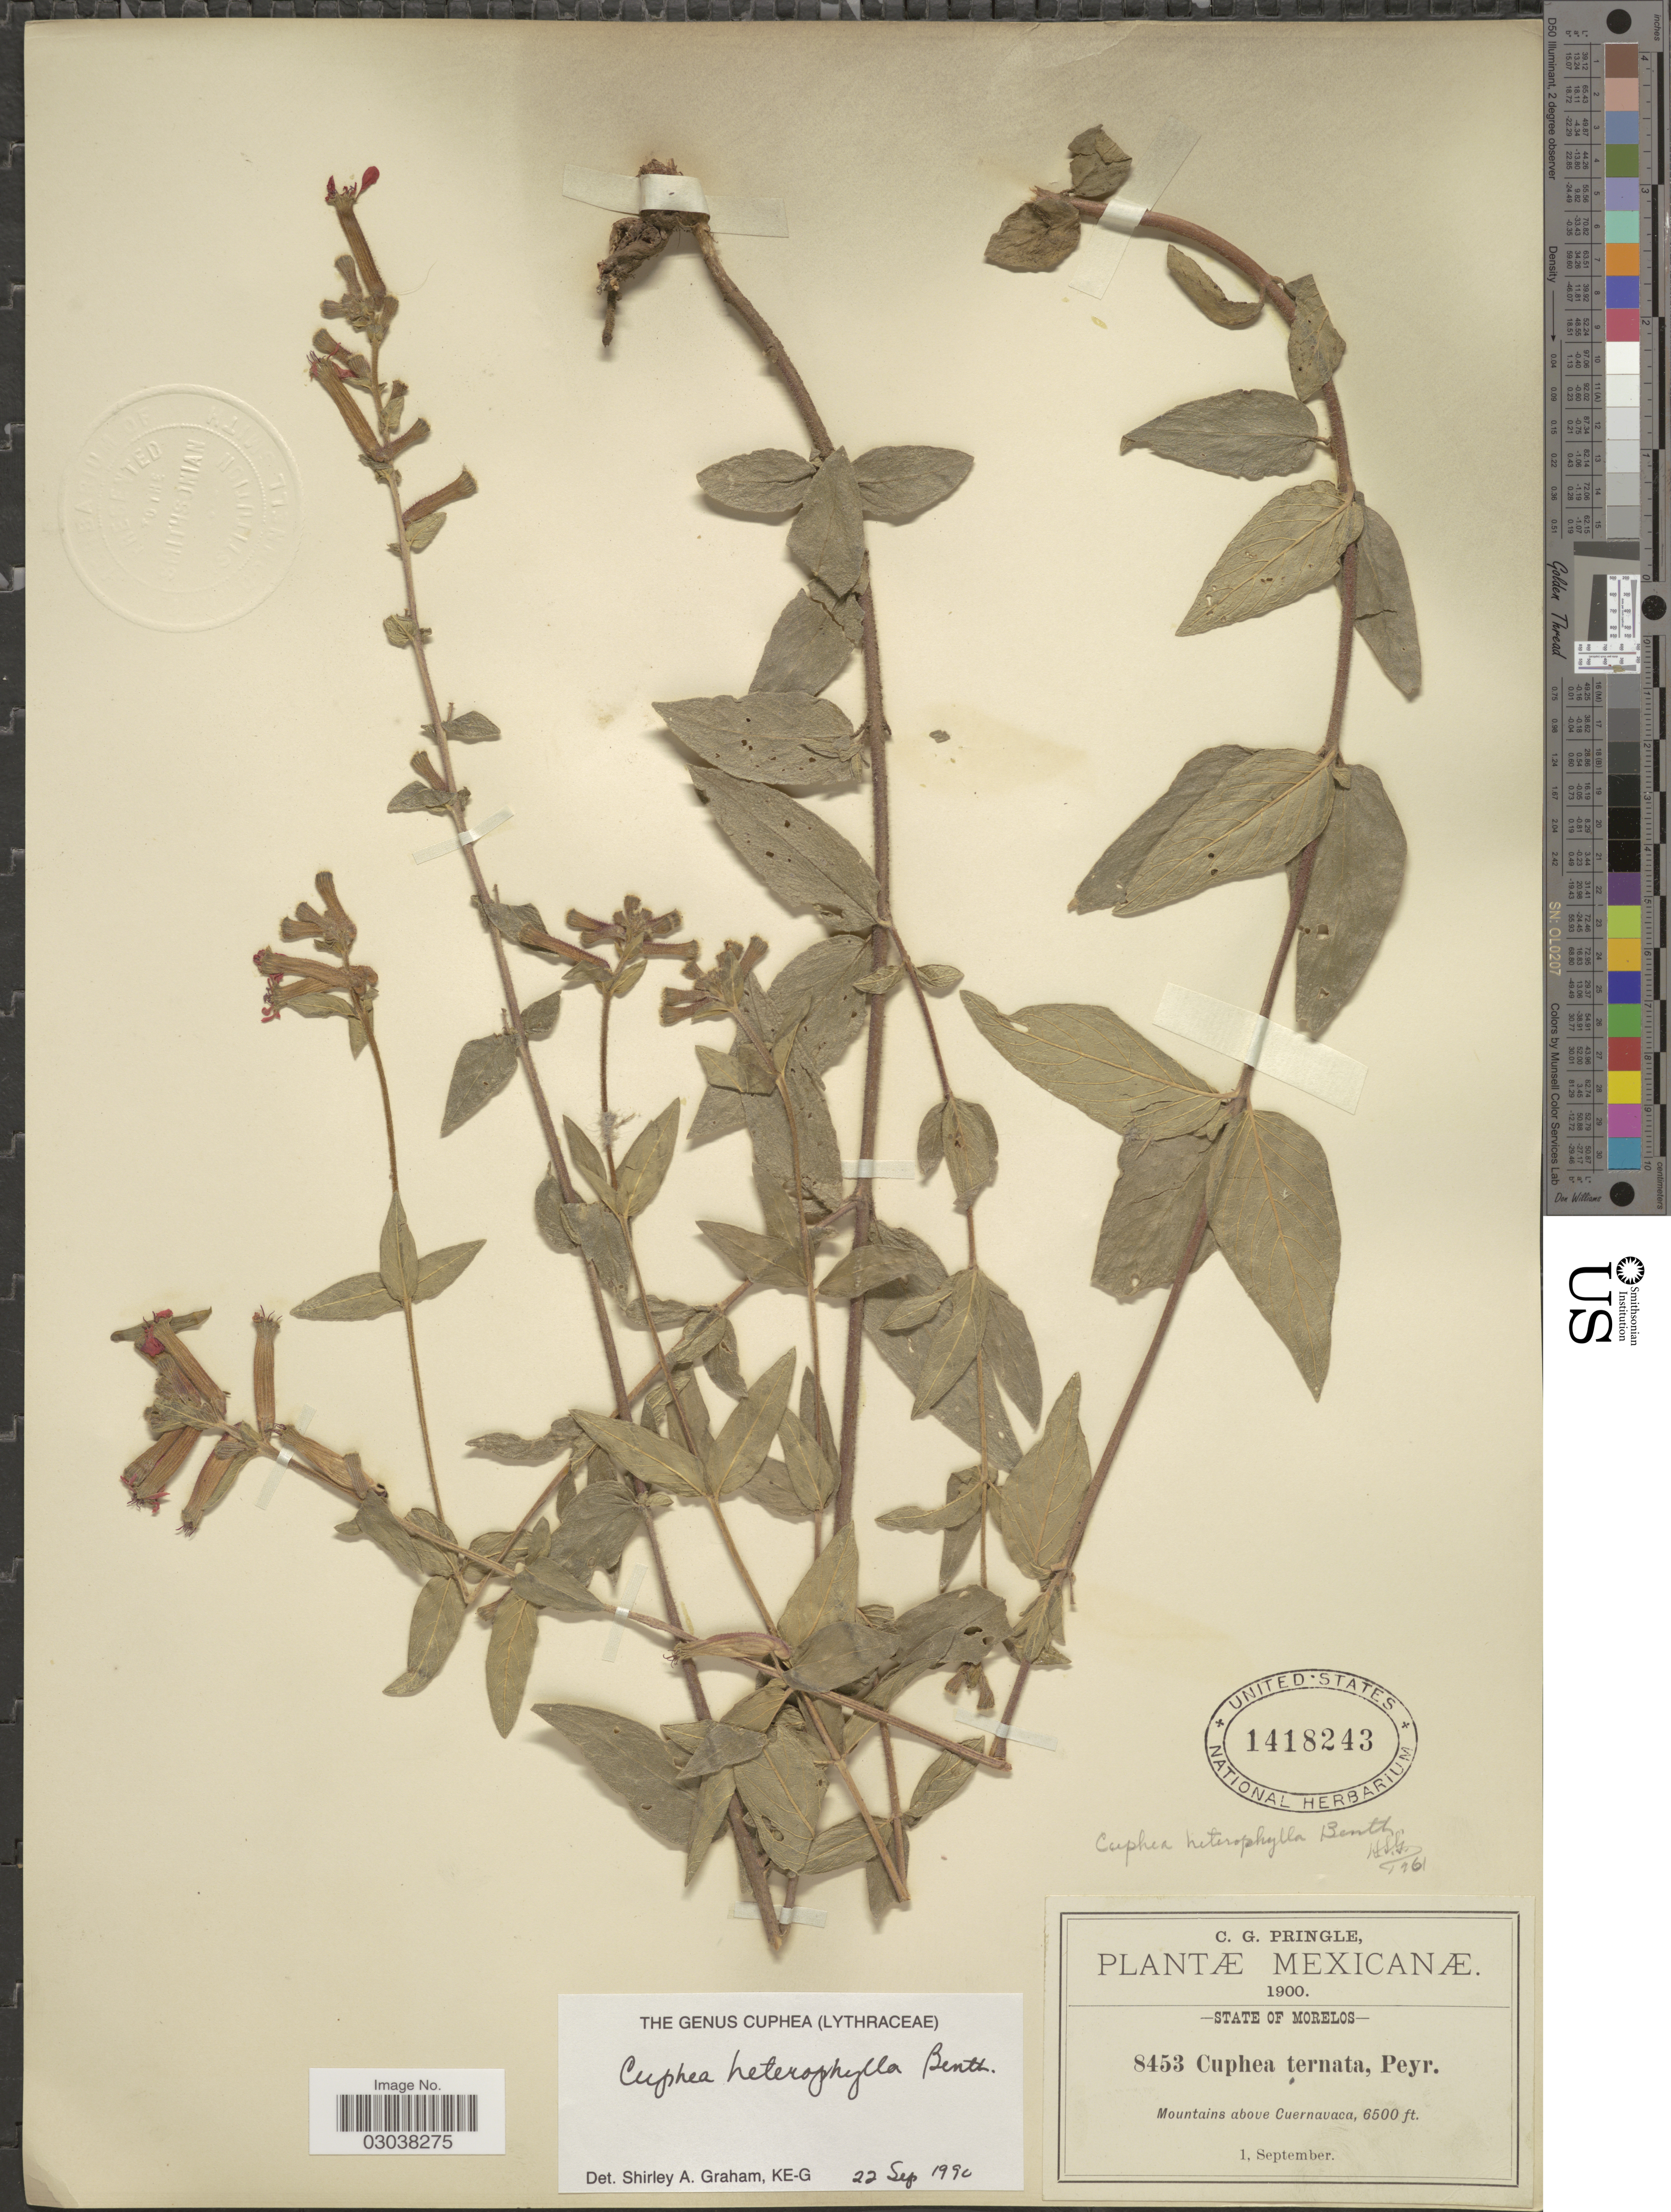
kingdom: Plantae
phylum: Tracheophyta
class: Magnoliopsida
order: Myrtales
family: Lythraceae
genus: Cuphea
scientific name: Cuphea heterophylla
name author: Benth.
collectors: C. G. Pringle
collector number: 8453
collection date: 1900-09-01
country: Mexico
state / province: Morelos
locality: Mountains above Cuernavaca.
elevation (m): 1981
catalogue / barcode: US 1418243